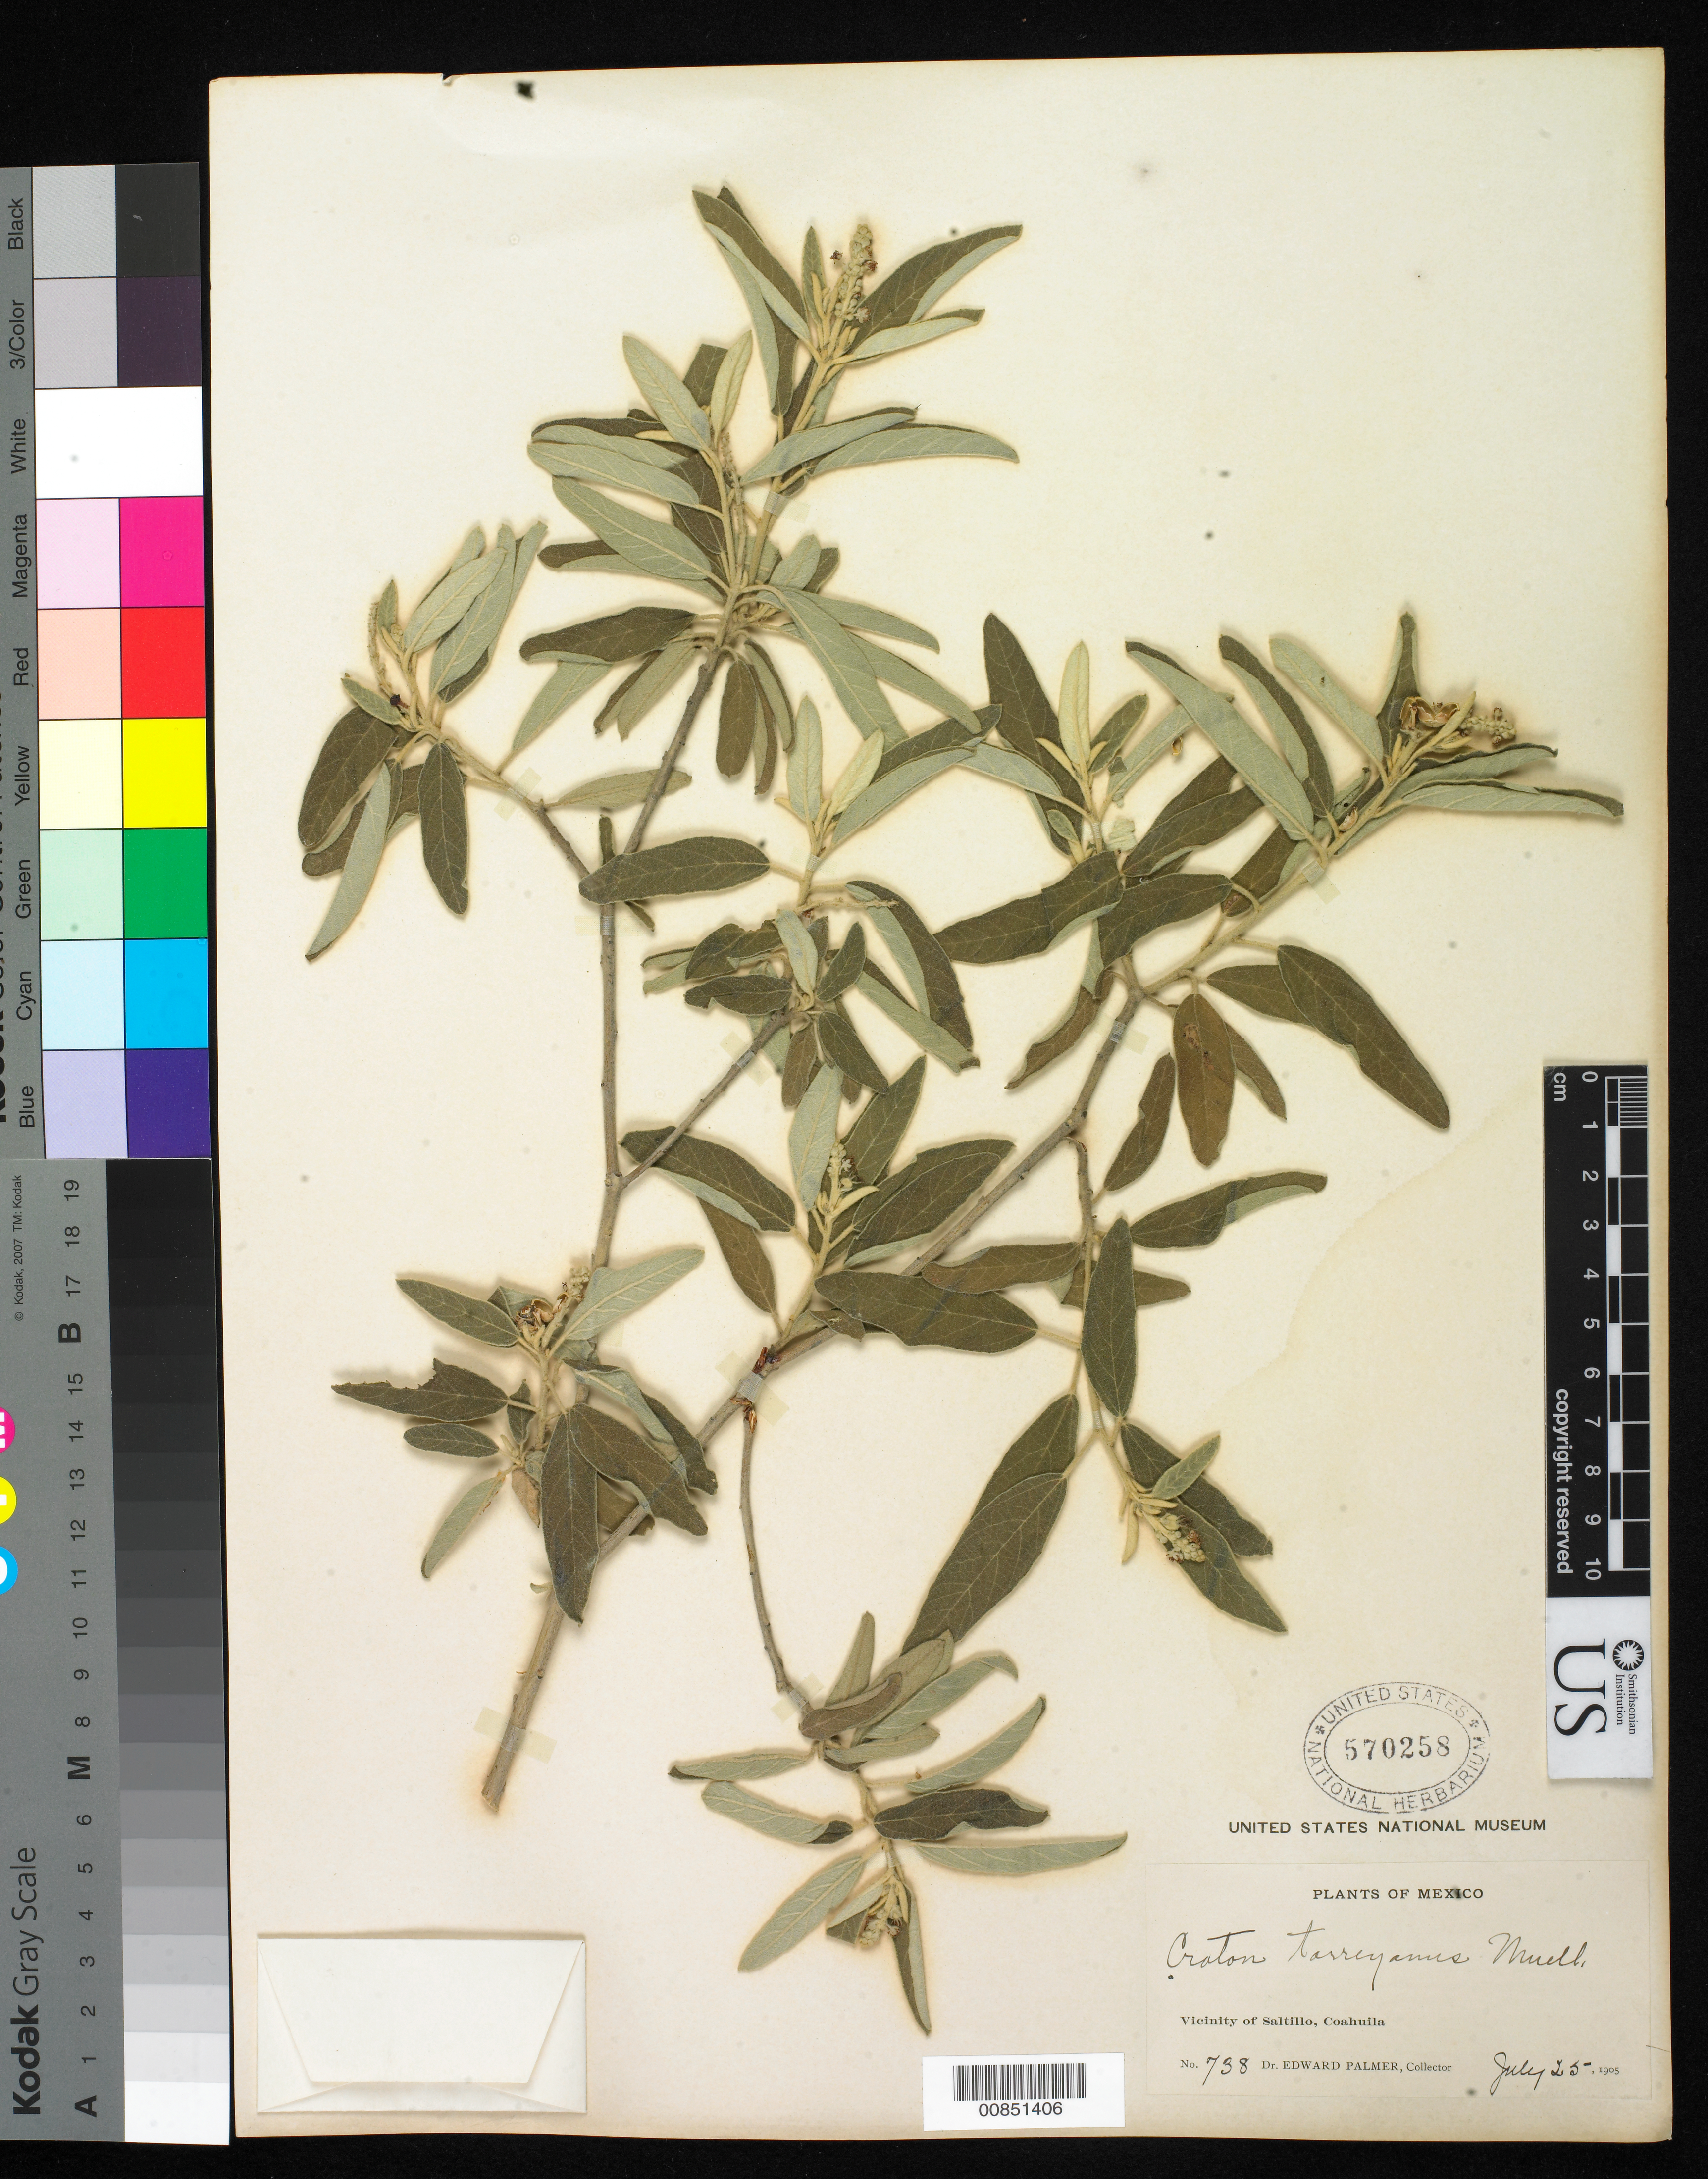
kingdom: Plantae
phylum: Tracheophyta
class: Magnoliopsida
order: Malpighiales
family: Euphorbiaceae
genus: Croton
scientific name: Croton torreyanus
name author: Müll. Arg. in DC.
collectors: E. Palmer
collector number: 738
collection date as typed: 25 Jul 1905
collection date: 1905-07-25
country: Mexico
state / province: Coahuila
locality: Vicinity of Saltillo, Coahuila.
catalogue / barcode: US 570258